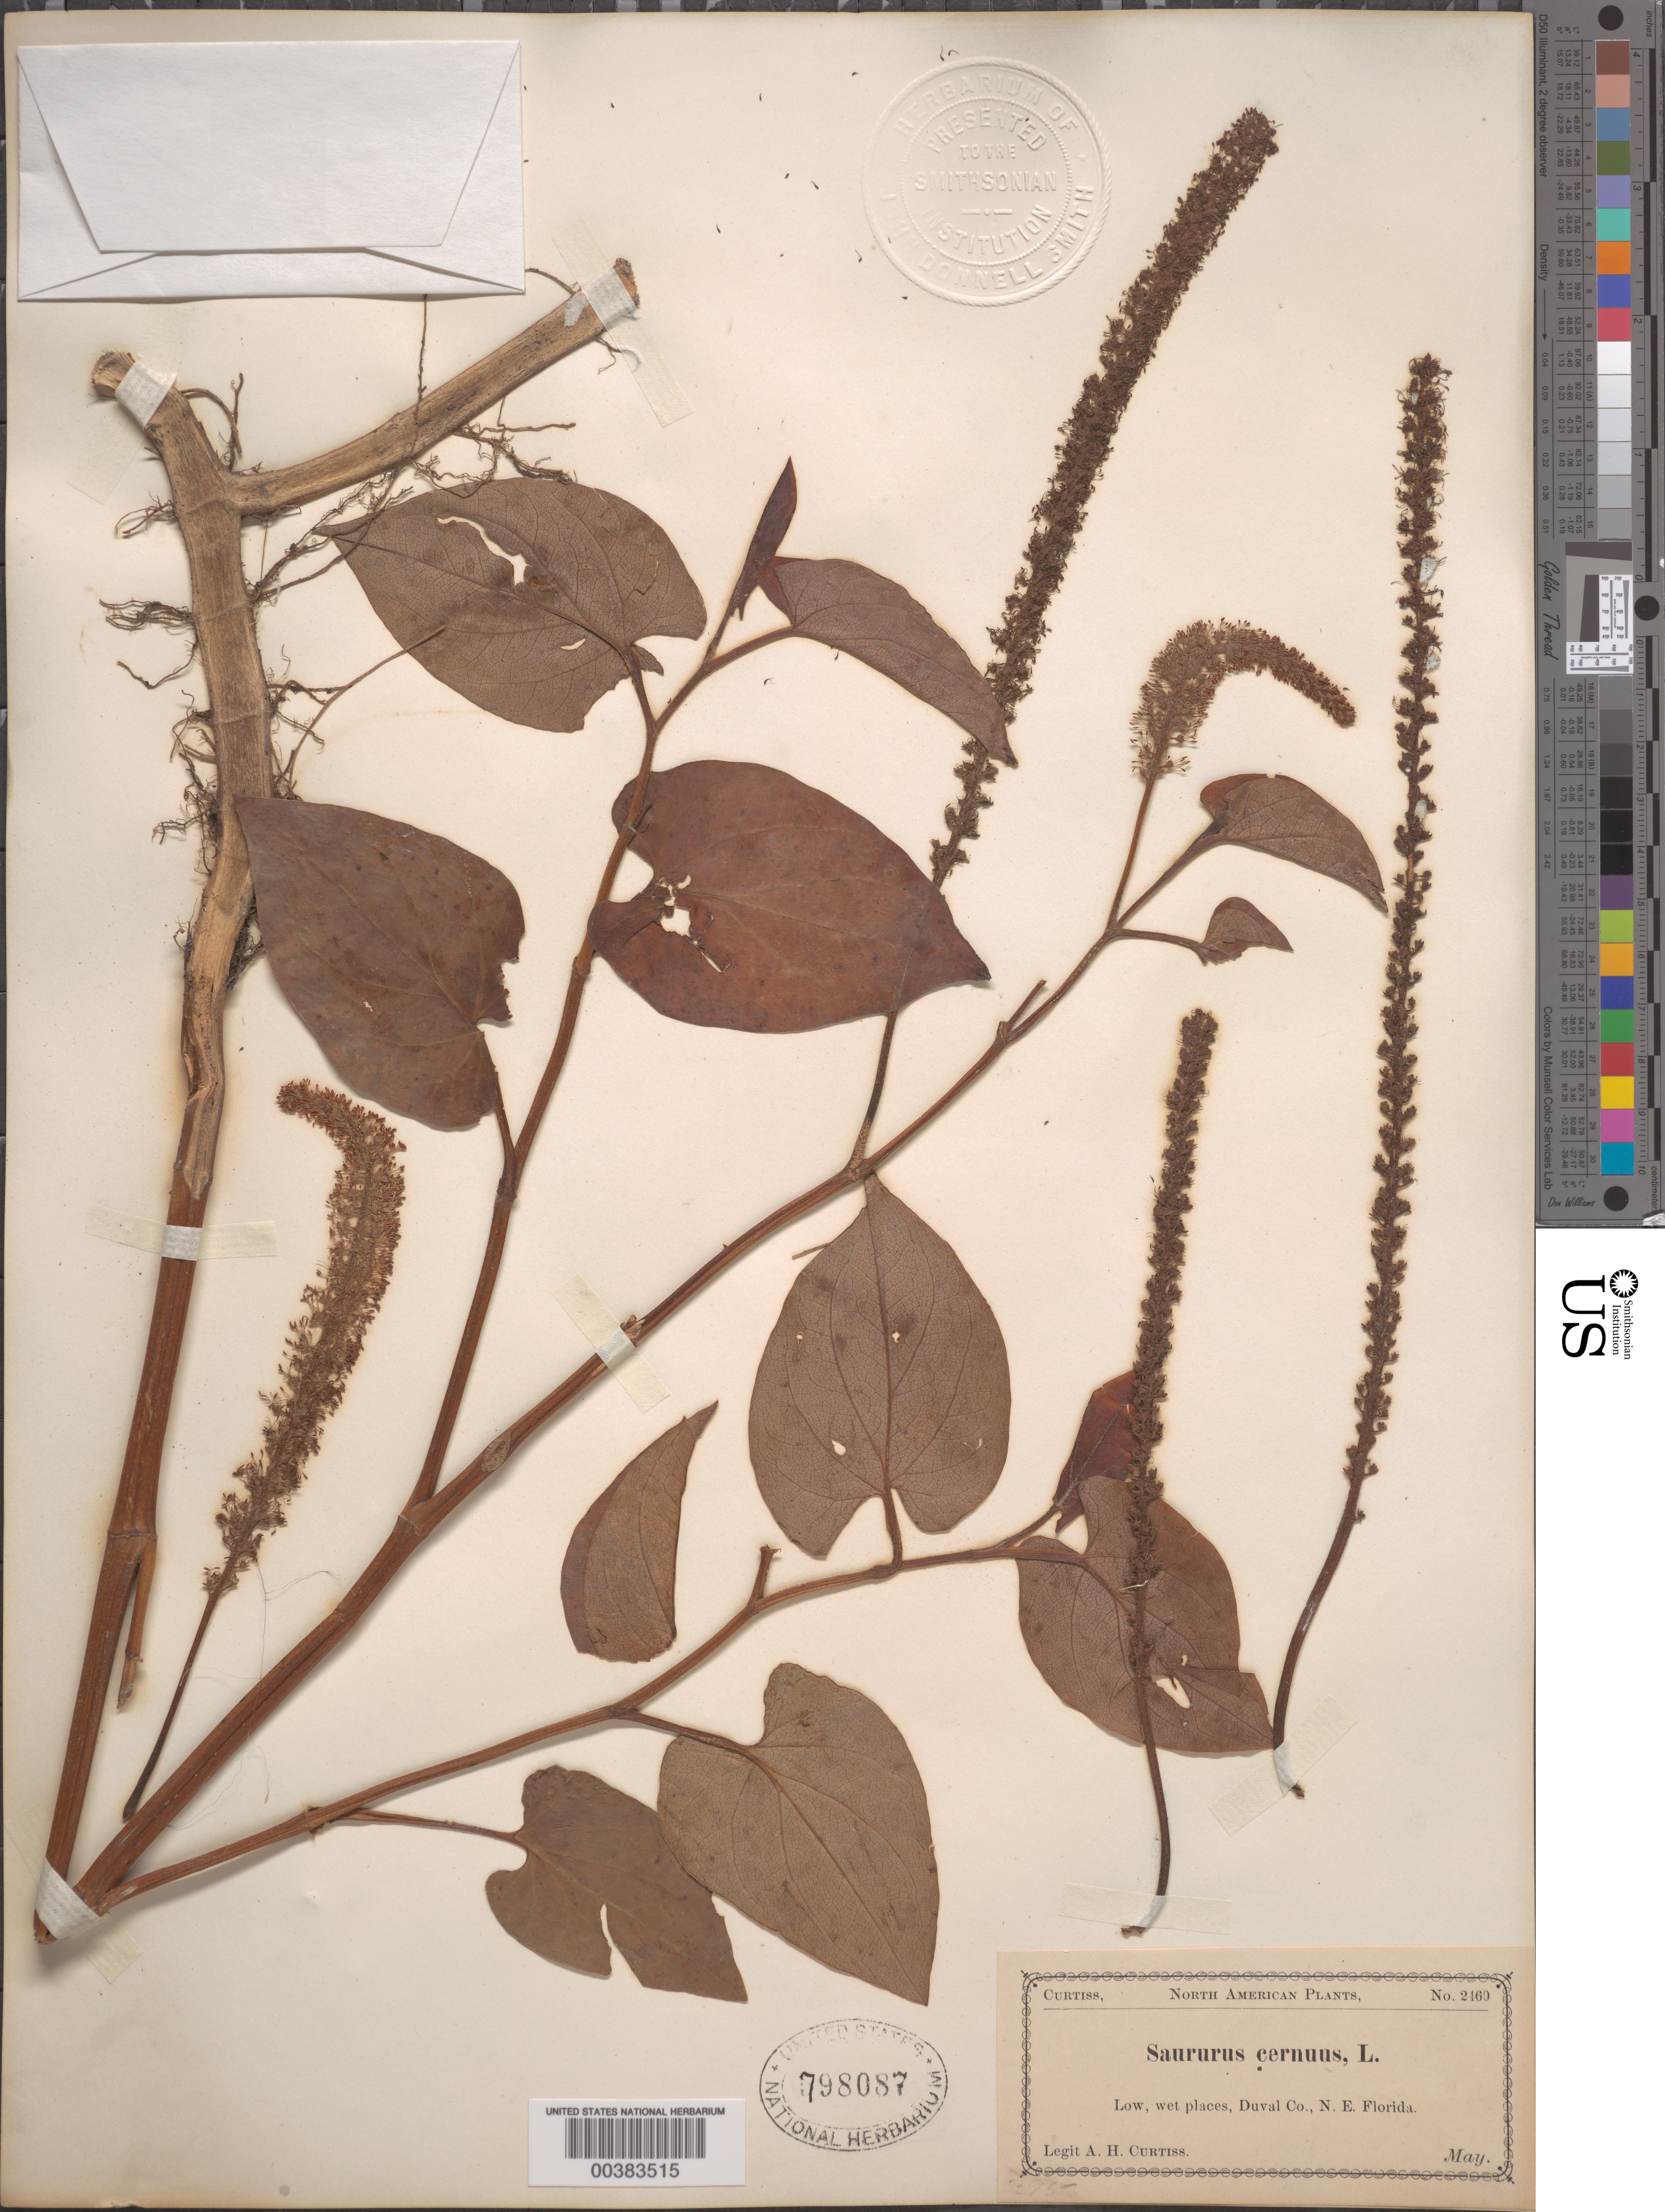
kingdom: Plantae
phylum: Tracheophyta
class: Magnoliopsida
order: Piperales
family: Saururaceae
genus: Saururus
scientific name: Saururus cernuus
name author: L.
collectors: A. H. Curtiss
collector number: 2460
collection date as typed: May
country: United States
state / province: Florida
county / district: Duval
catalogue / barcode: US 798087